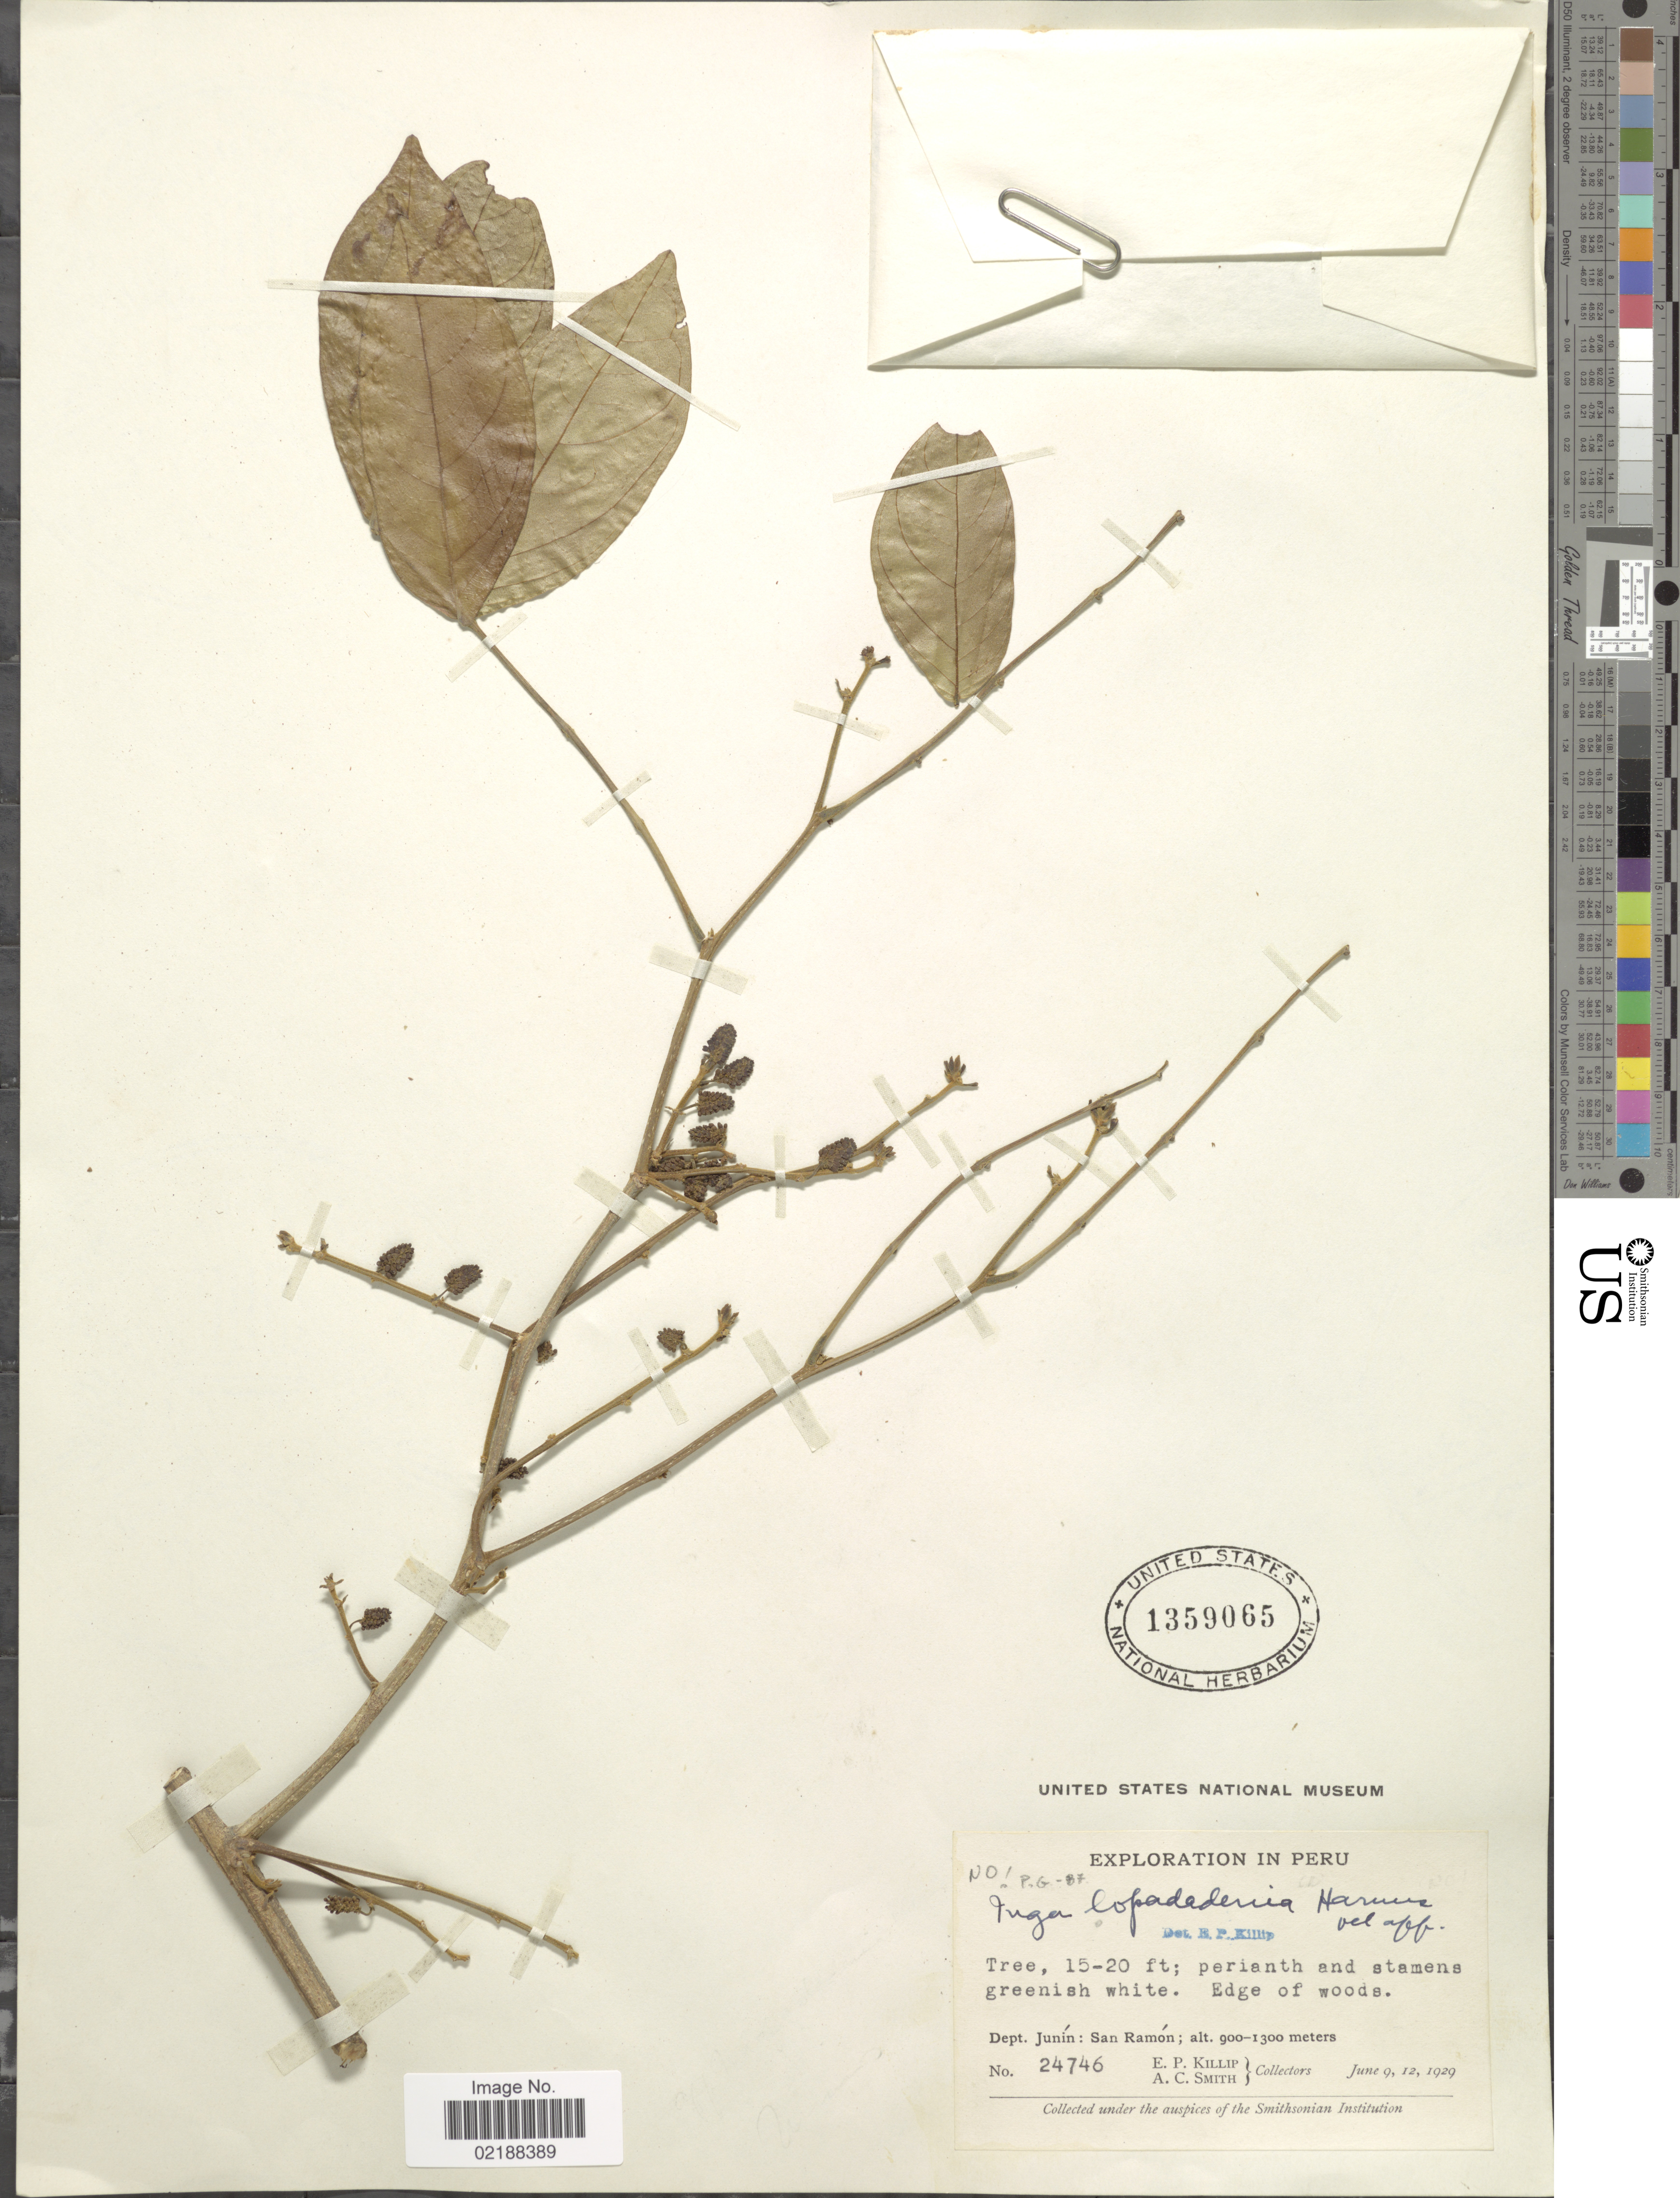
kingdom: Plantae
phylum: Tracheophyta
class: Magnoliopsida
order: Fabales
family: Fabaceae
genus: Inga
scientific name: Inga lopadadenia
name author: Harms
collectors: E. P. Killip & A. C. Smith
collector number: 24746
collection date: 1929-06-09/1929-06-12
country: Peru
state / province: Junín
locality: San Ramon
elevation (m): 900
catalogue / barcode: US 1359065